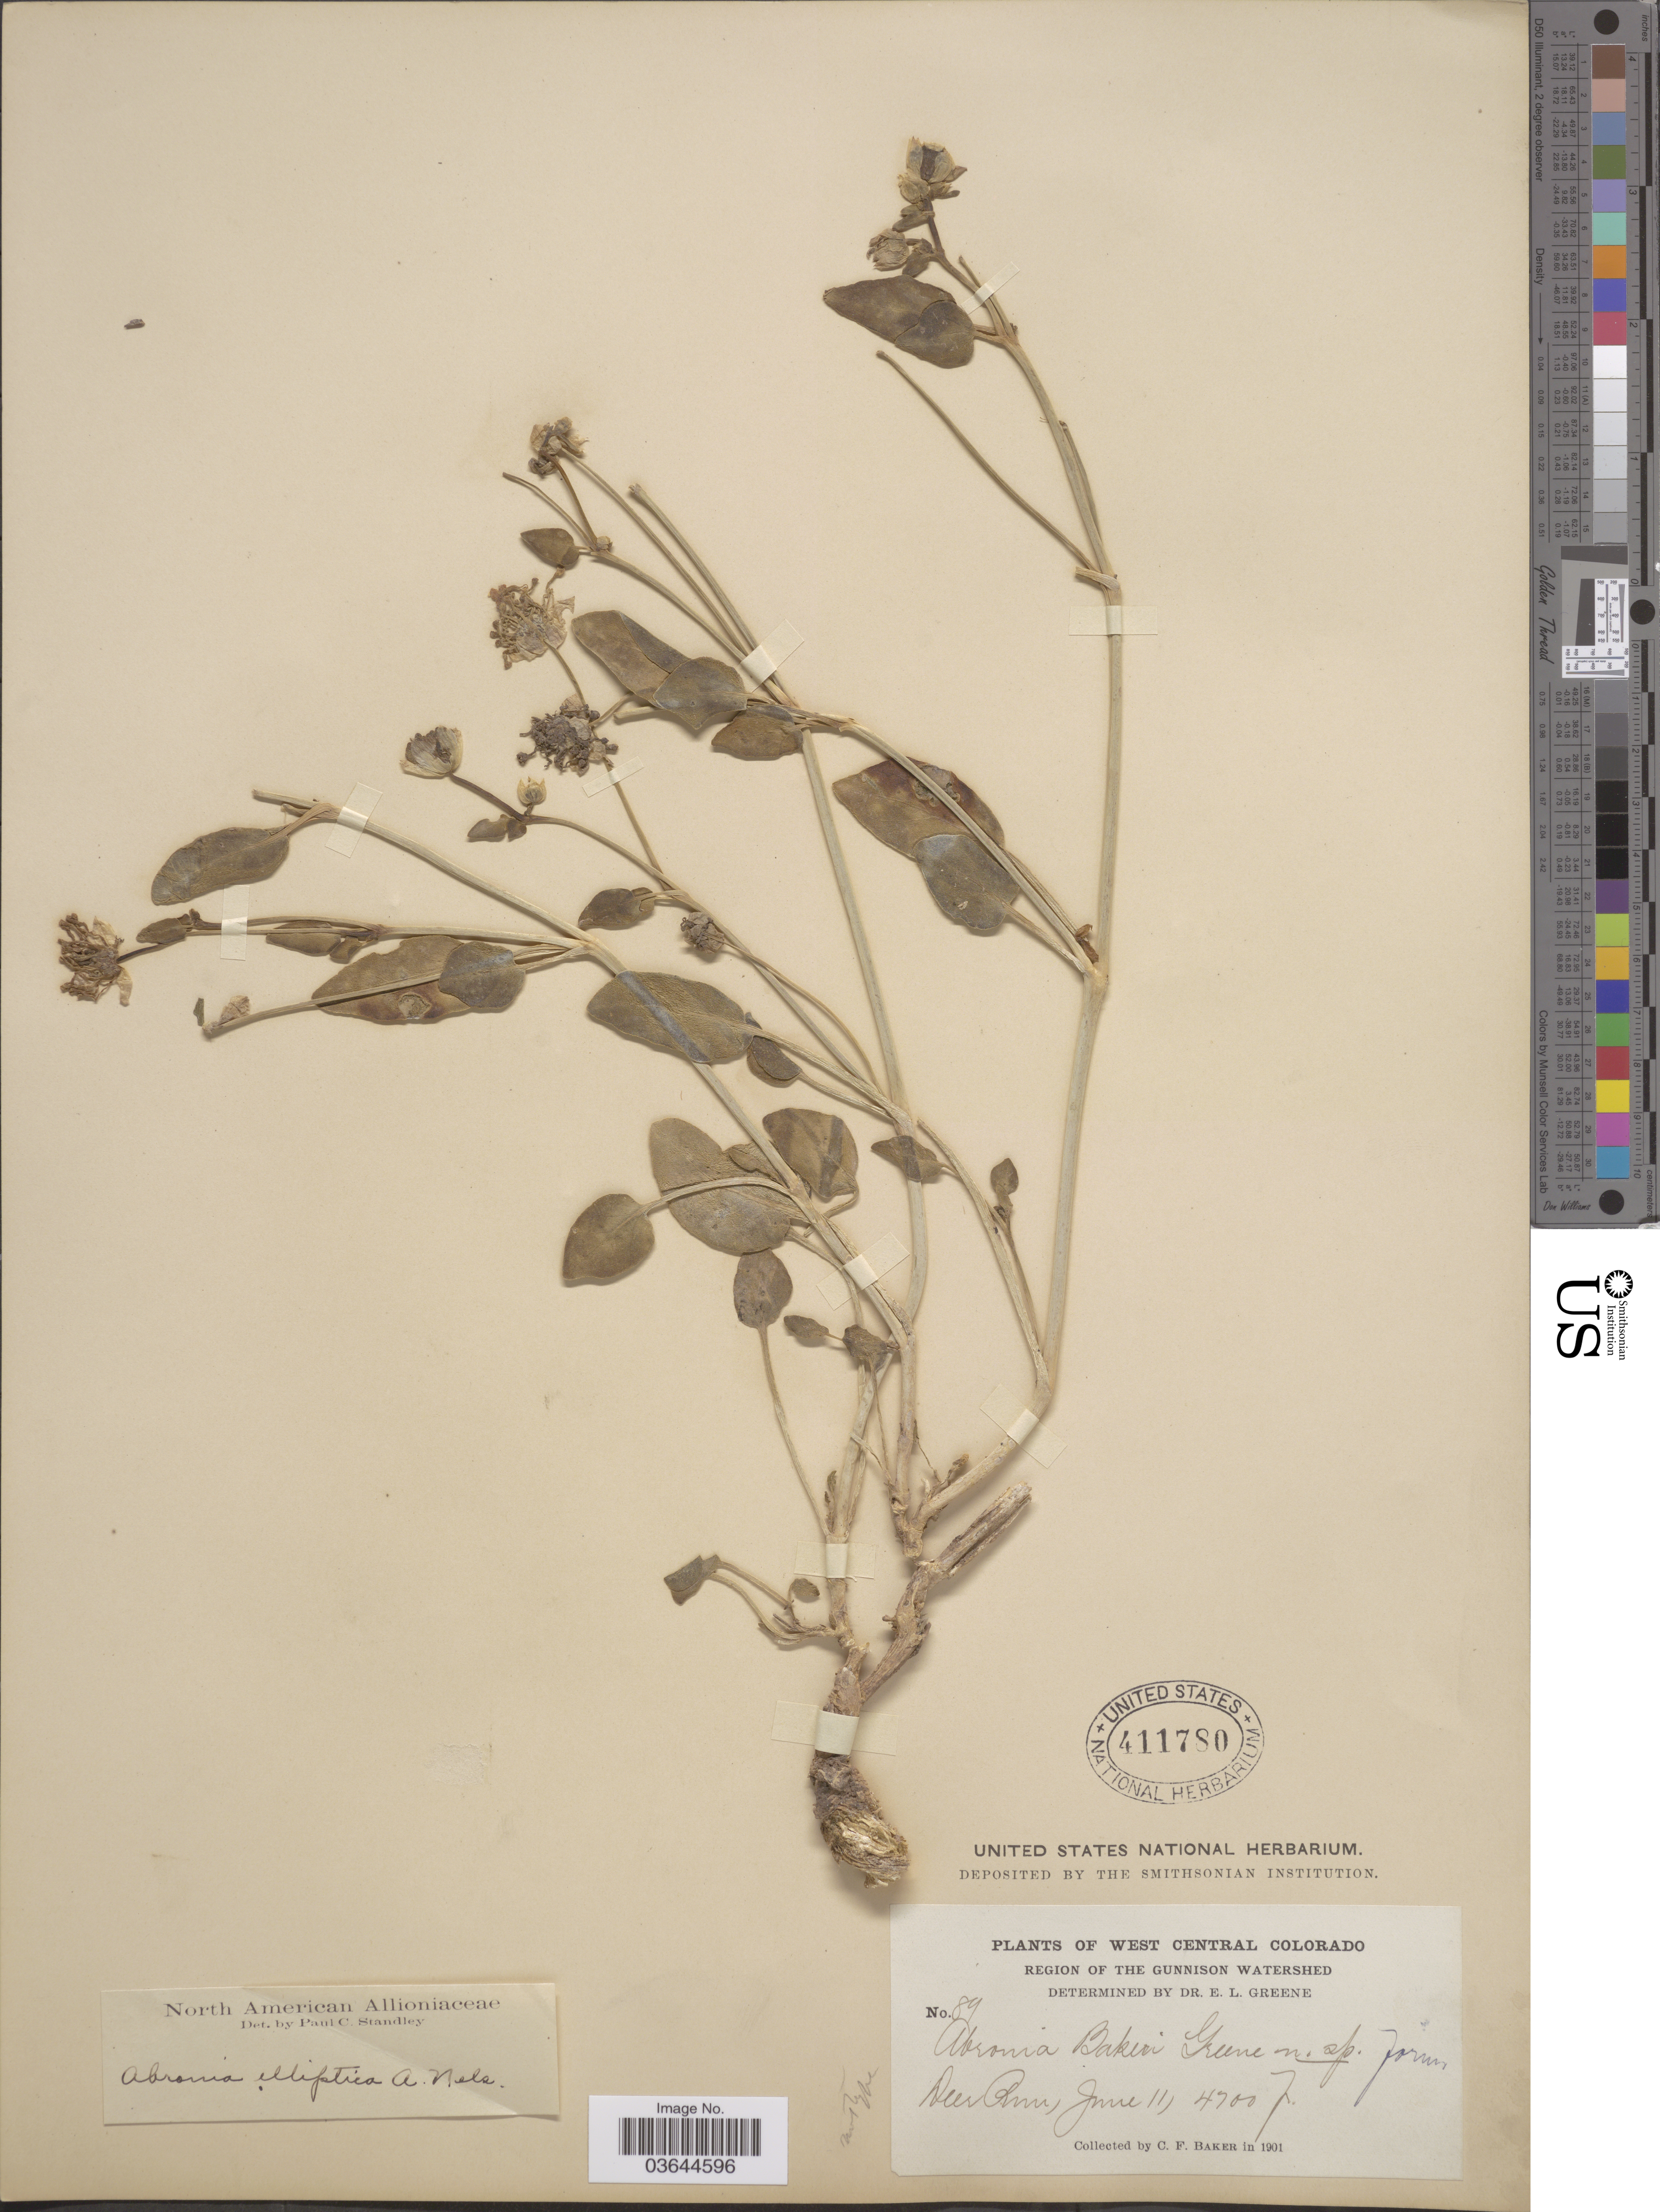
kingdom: Plantae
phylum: Tracheophyta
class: Magnoliopsida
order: Caryophyllales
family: Nyctaginaceae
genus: Abronia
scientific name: Abronia elliptica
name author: A. Nelson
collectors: C. F. Baker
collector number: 89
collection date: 1901-06-11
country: United States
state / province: Colorado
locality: West Central Colorado. Region of The Gunnison Watershed. Deer Run.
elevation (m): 1433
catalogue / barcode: US 411780